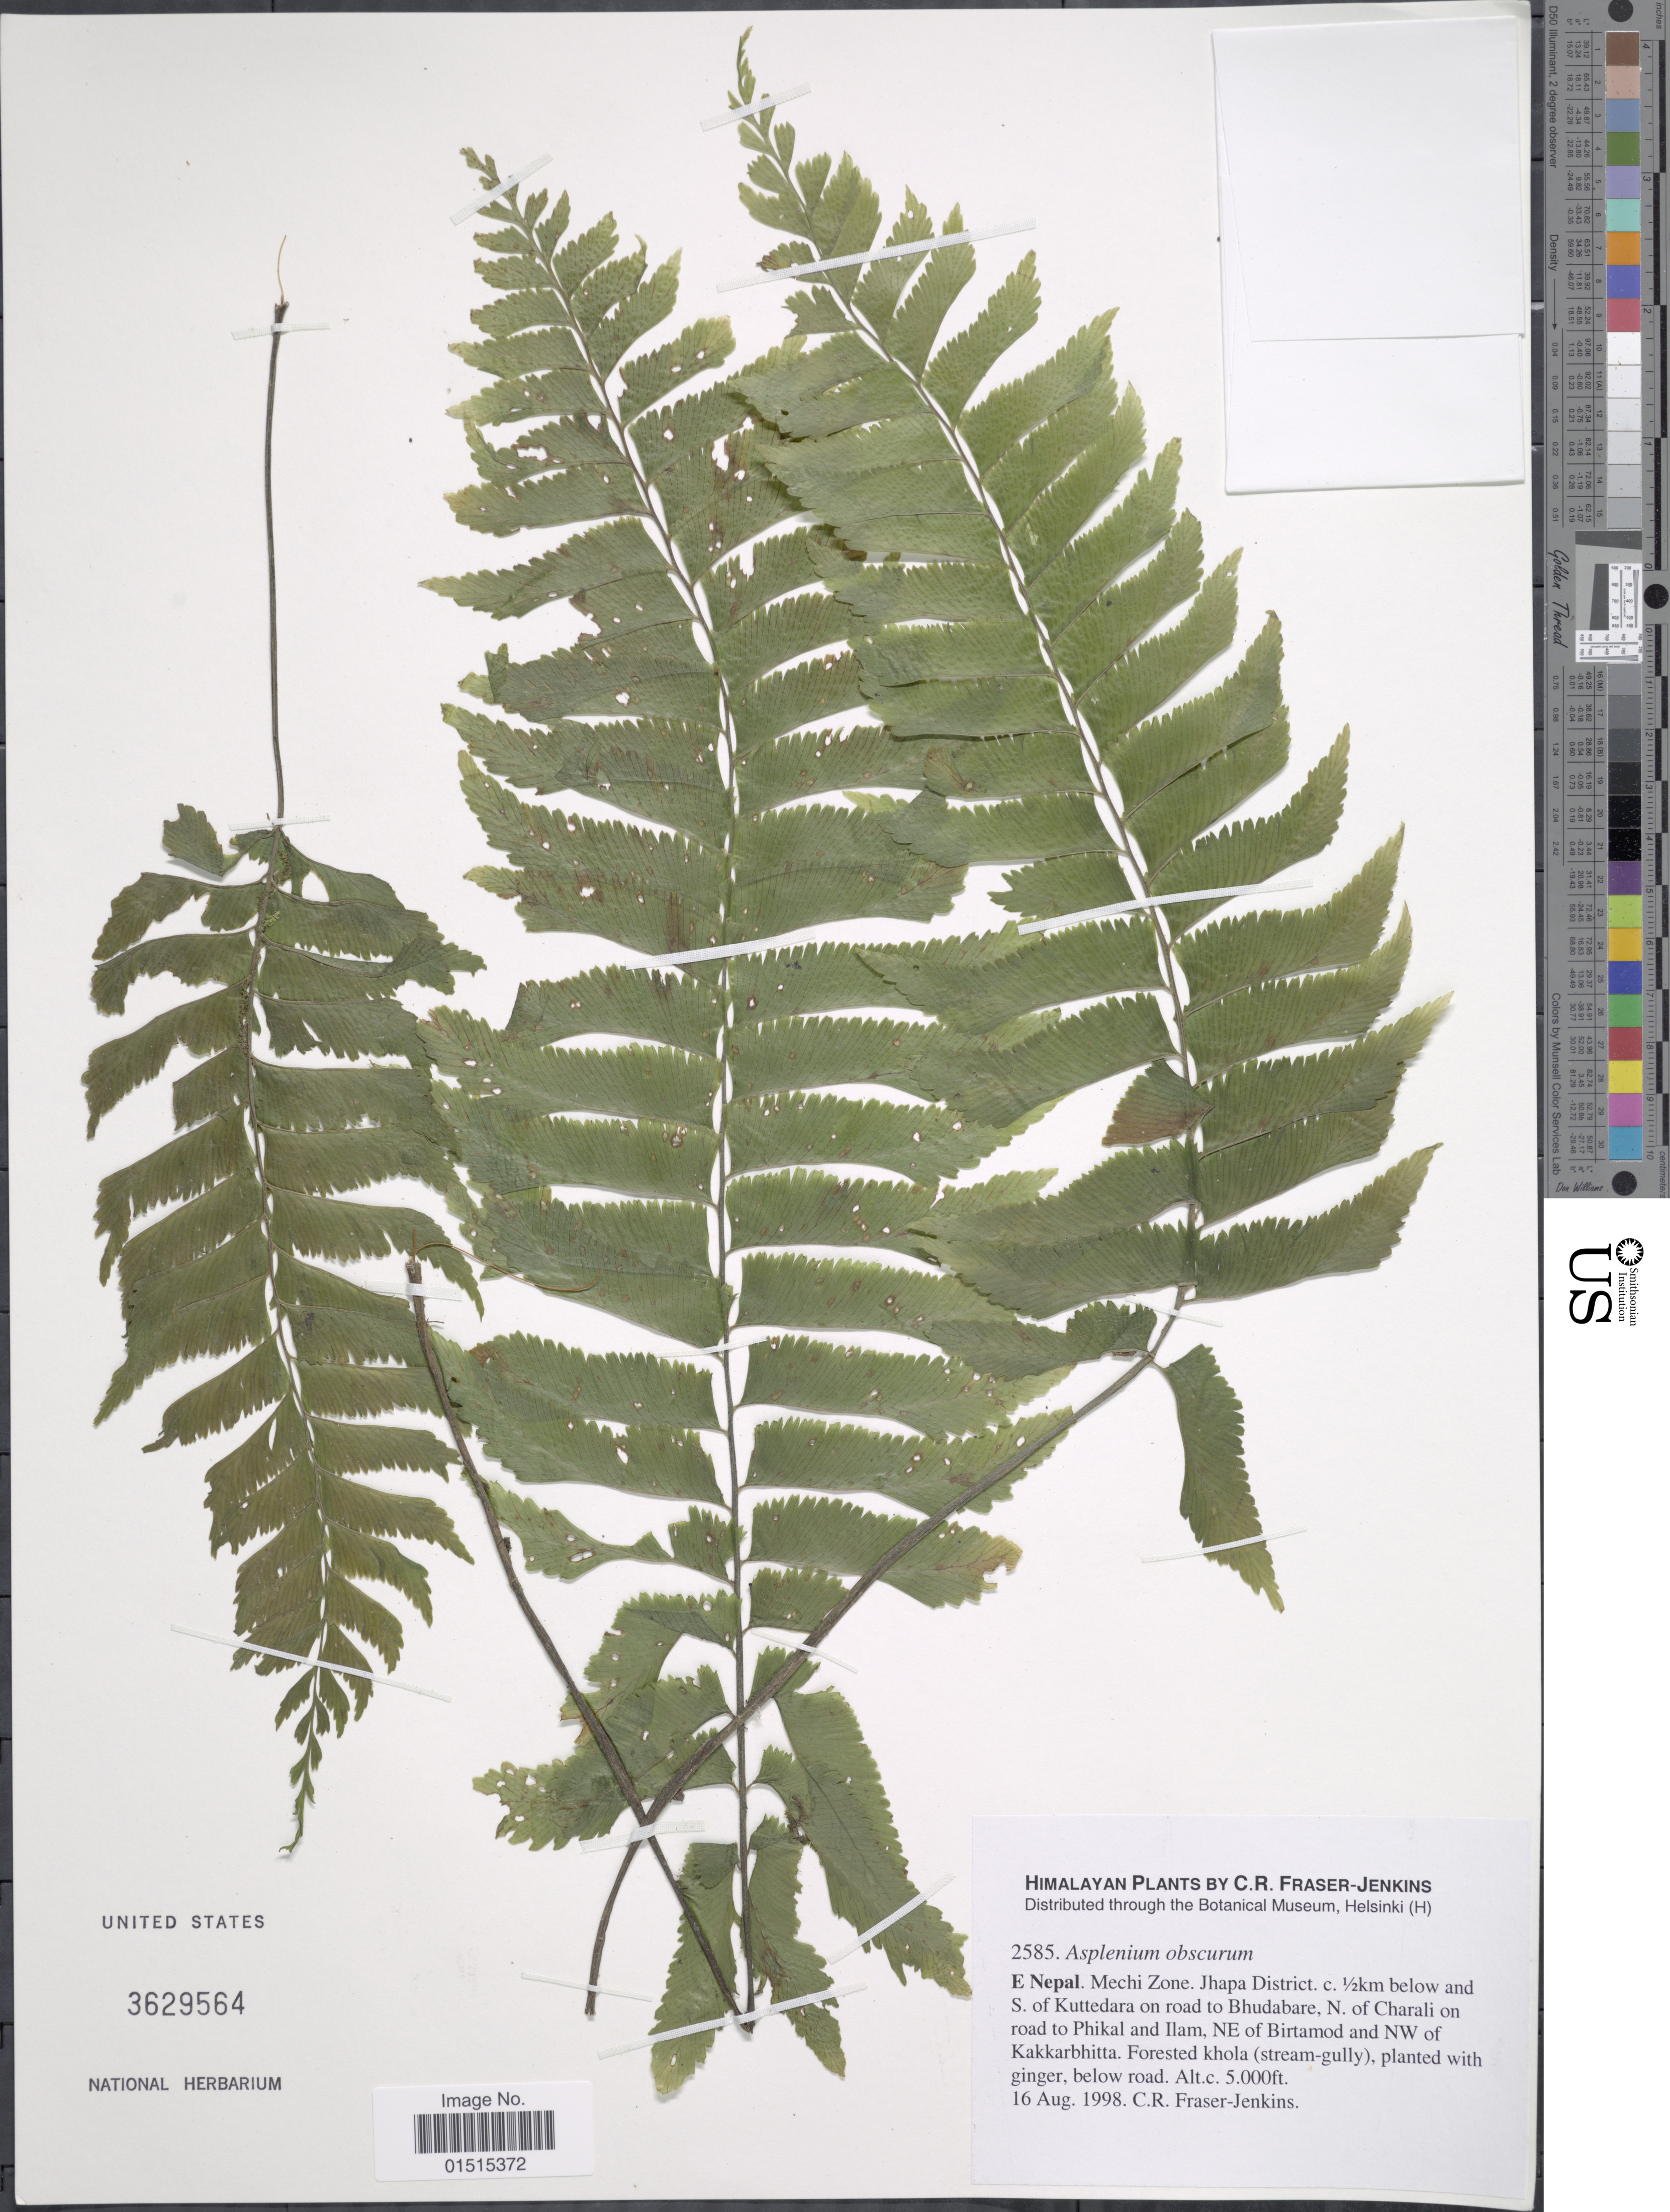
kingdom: Plantae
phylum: Tracheophyta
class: Polypodiopsida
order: Polypodiales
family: Aspleniaceae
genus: Asplenium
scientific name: Asplenium obscurum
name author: Blume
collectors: C. R. Fraser-Jenkins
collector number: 2585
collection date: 1998-08-16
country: Nepal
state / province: Mechi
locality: E Nepal. Mechi Zone. Jhapa District. c. ½ km below and S. of Kuttedara on road to Bhudabare, N. of Charali on road to Phikal and llam, NE of Birtamod and NW of Kakkarbhitta. Forested khola 9stream-gully), planted with ginger, below road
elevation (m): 1524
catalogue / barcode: US 3629564